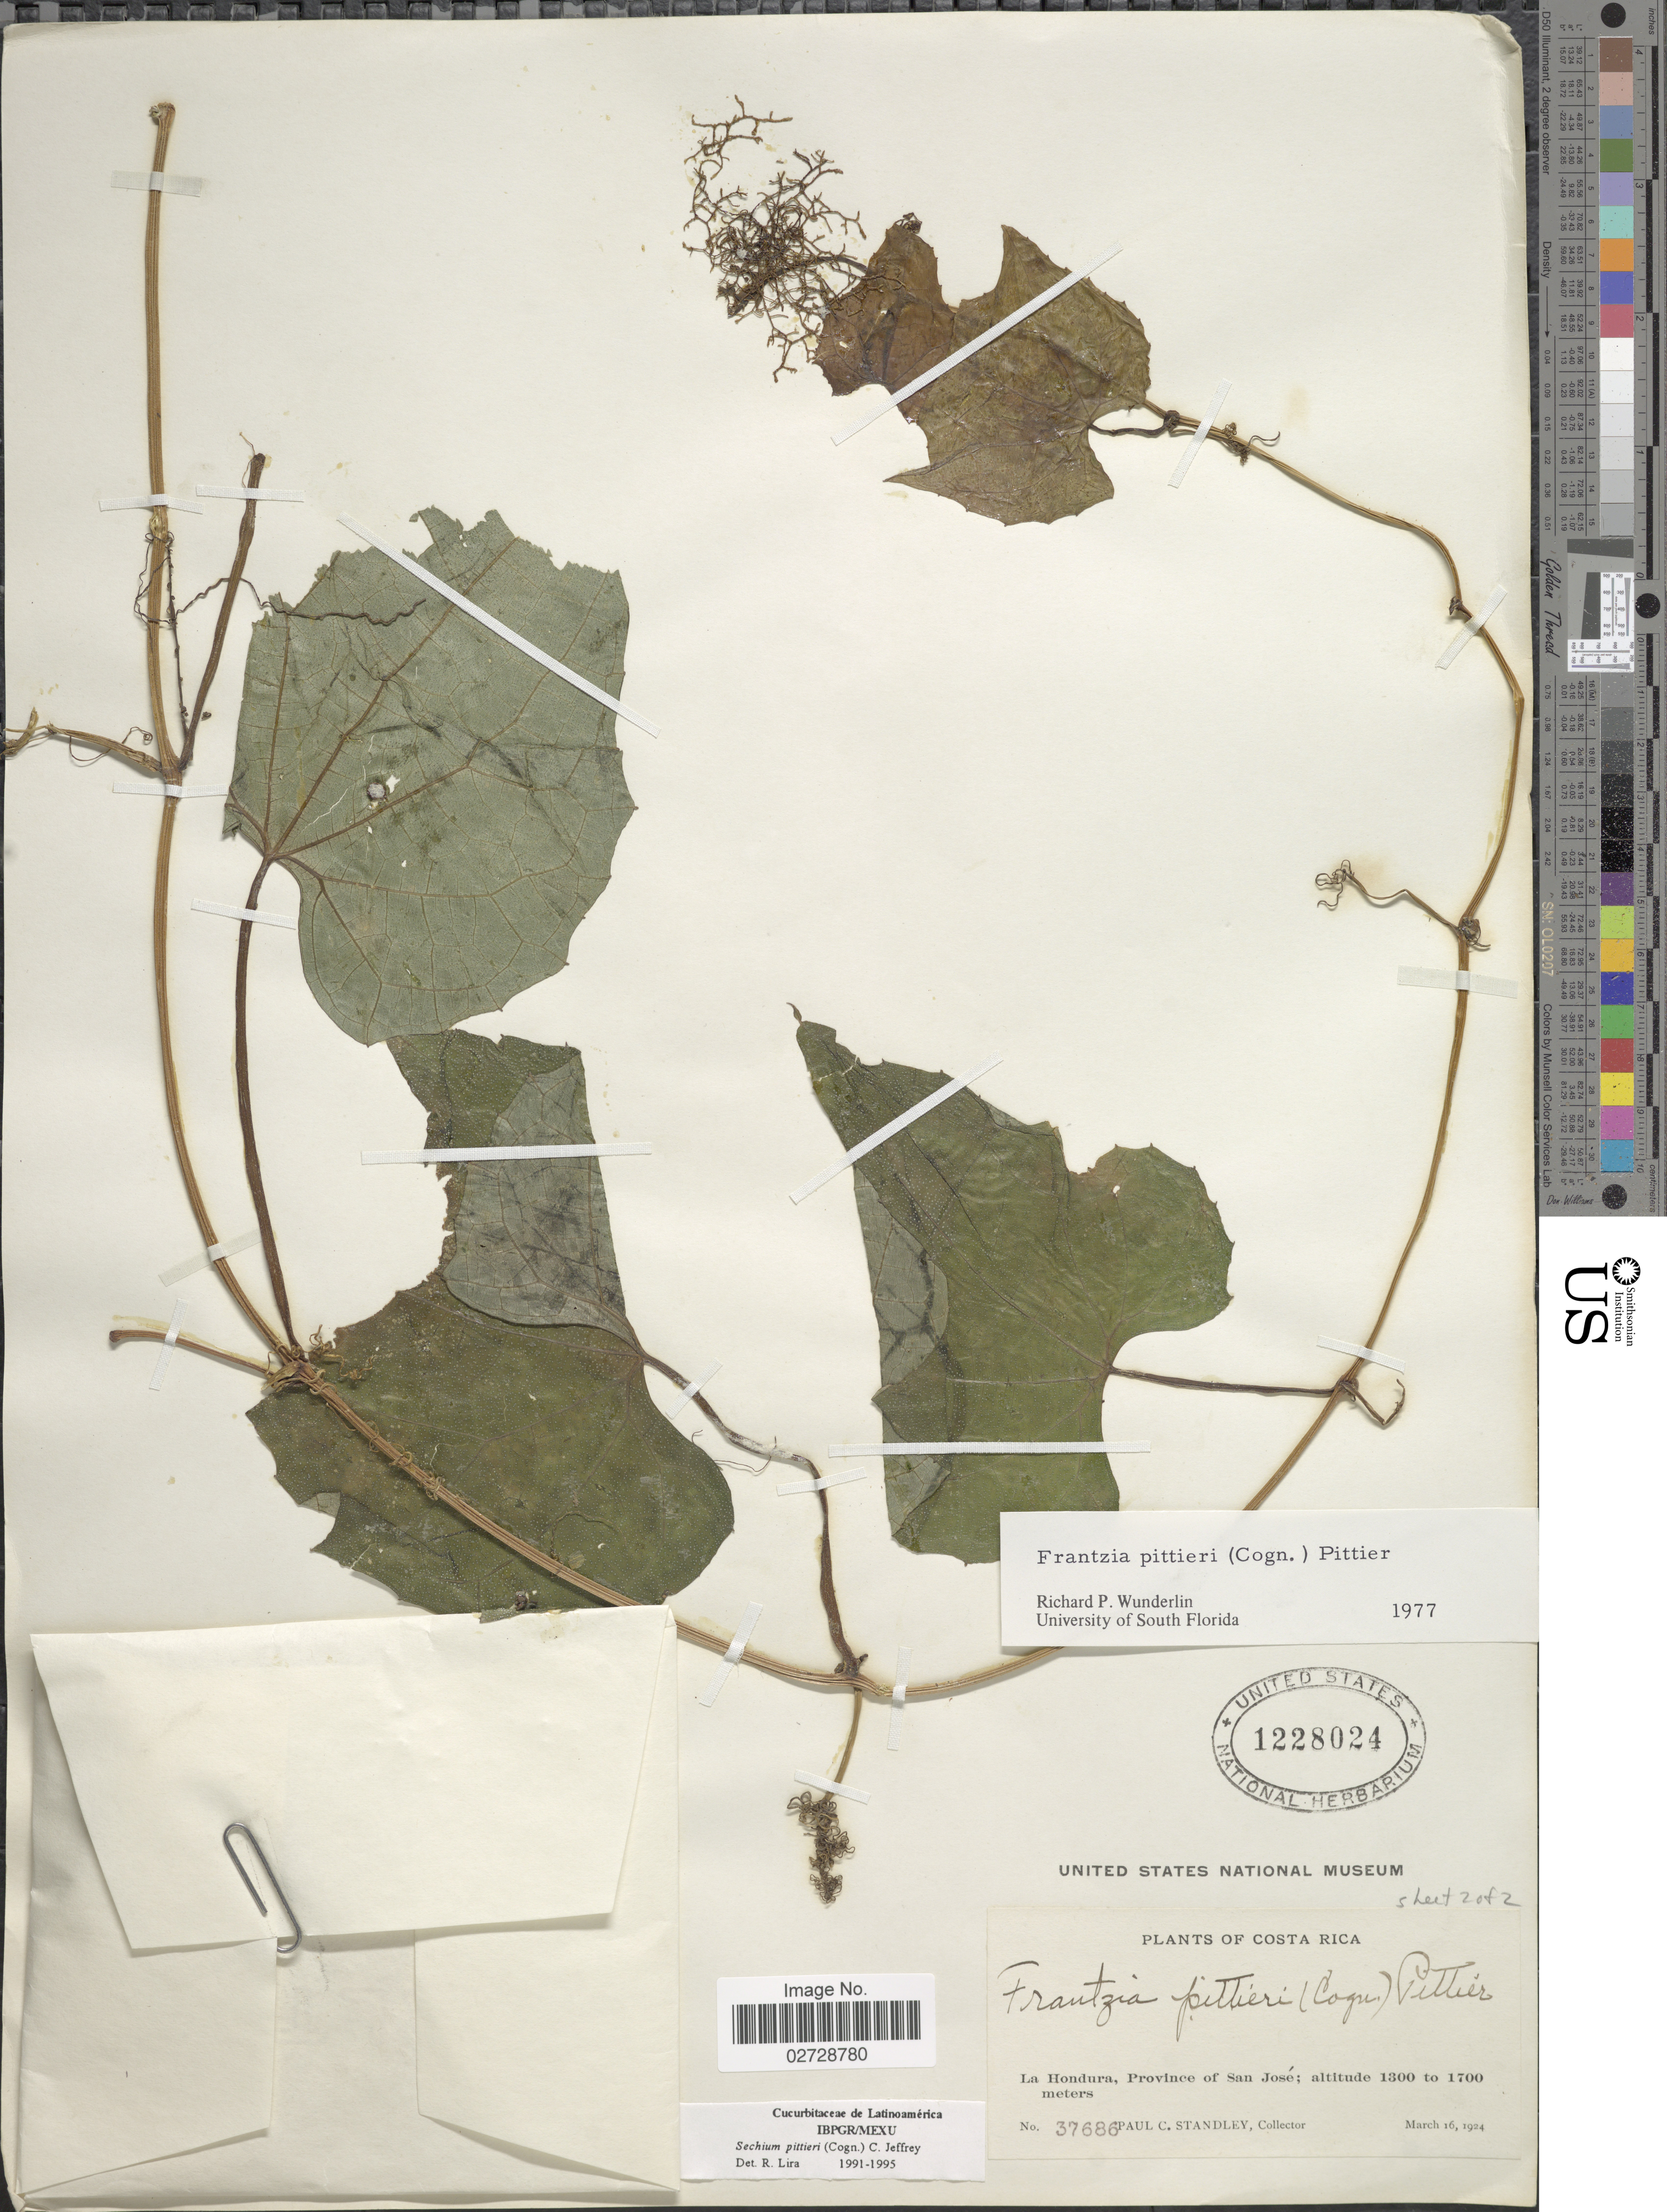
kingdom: Plantae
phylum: Tracheophyta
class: Magnoliopsida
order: Cucurbitales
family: Cucurbitaceae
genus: Sechium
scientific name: Sechium pittieri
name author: (Cogn.) C. Jeffrey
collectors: P. C. Standley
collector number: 37686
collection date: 1924-03-16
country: Costa Rica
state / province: San José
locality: La Hondura.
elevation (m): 1300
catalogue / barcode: US 1228024